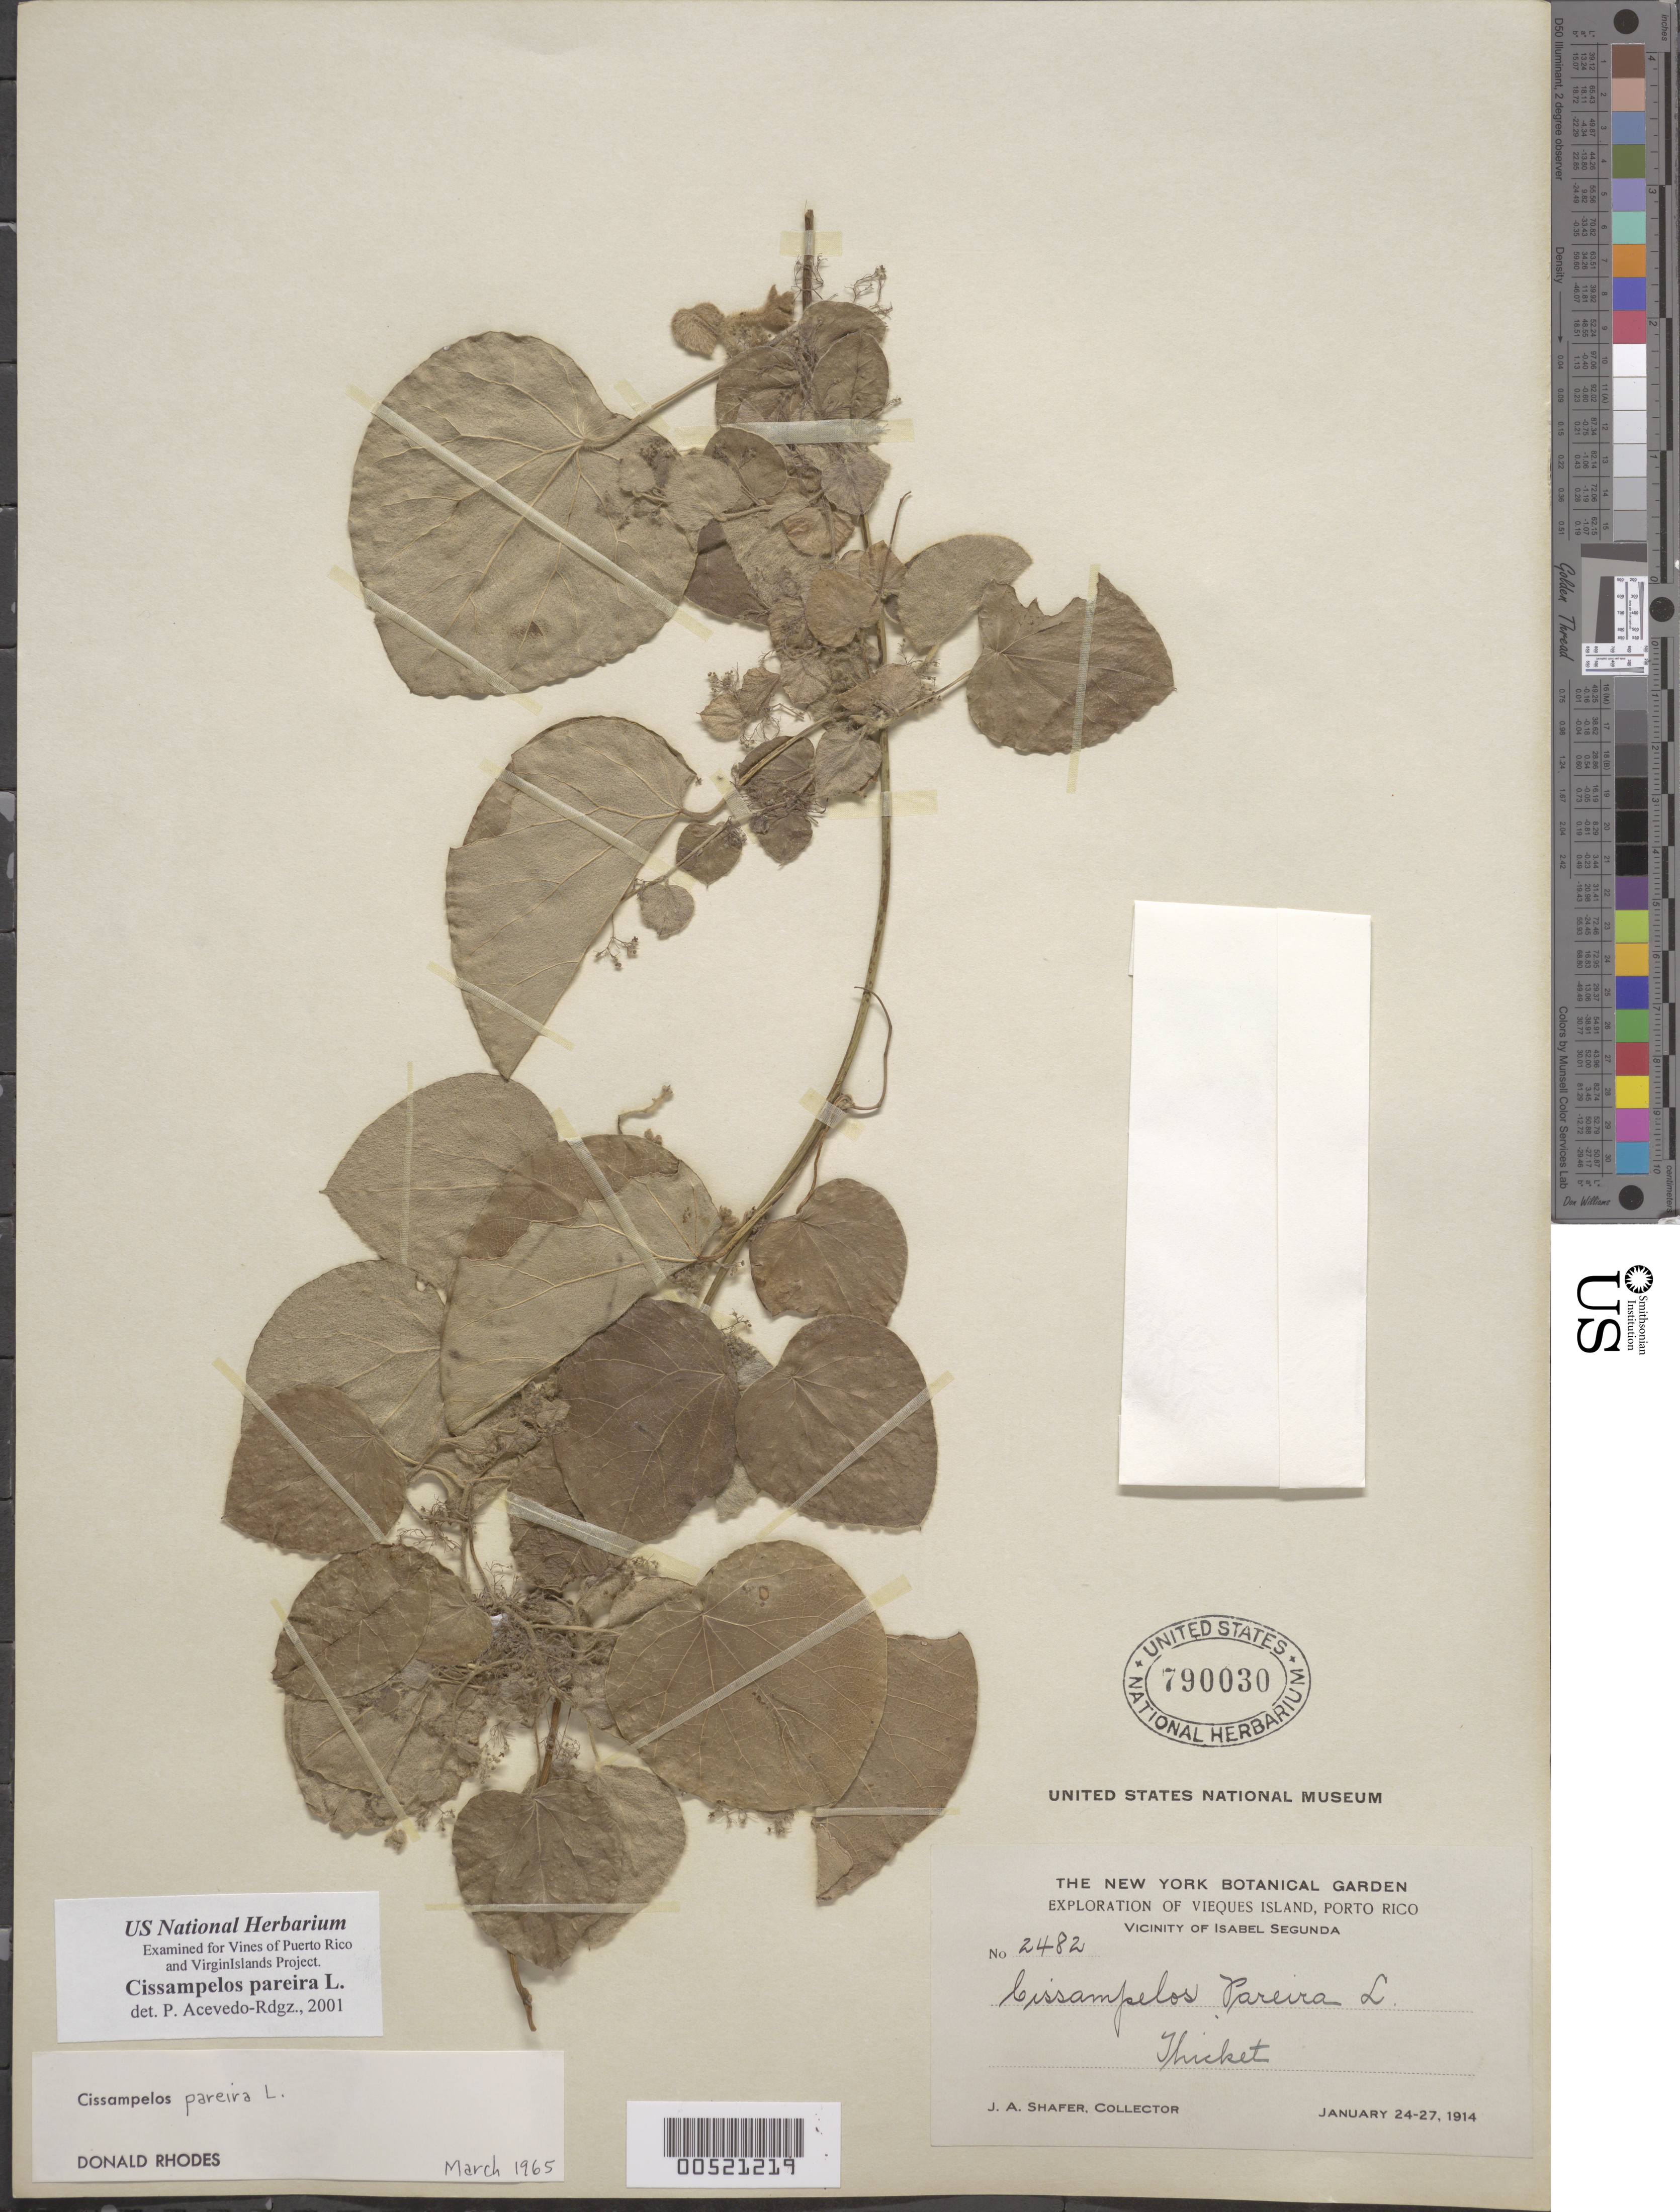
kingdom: Plantae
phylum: Tracheophyta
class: Magnoliopsida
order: Ranunculales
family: Menispermaceae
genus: Cissampelos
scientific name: Cissampelos pareira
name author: L.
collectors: J. A. Shafer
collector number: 2482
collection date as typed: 24 Jan 1914 to 27 Jan 1914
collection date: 1914-01-24/1914-01-27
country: Puerto Rico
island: Greater Antilles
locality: Vieques Island: vicinity of Isabel Segunda. Thicket.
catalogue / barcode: US 790030